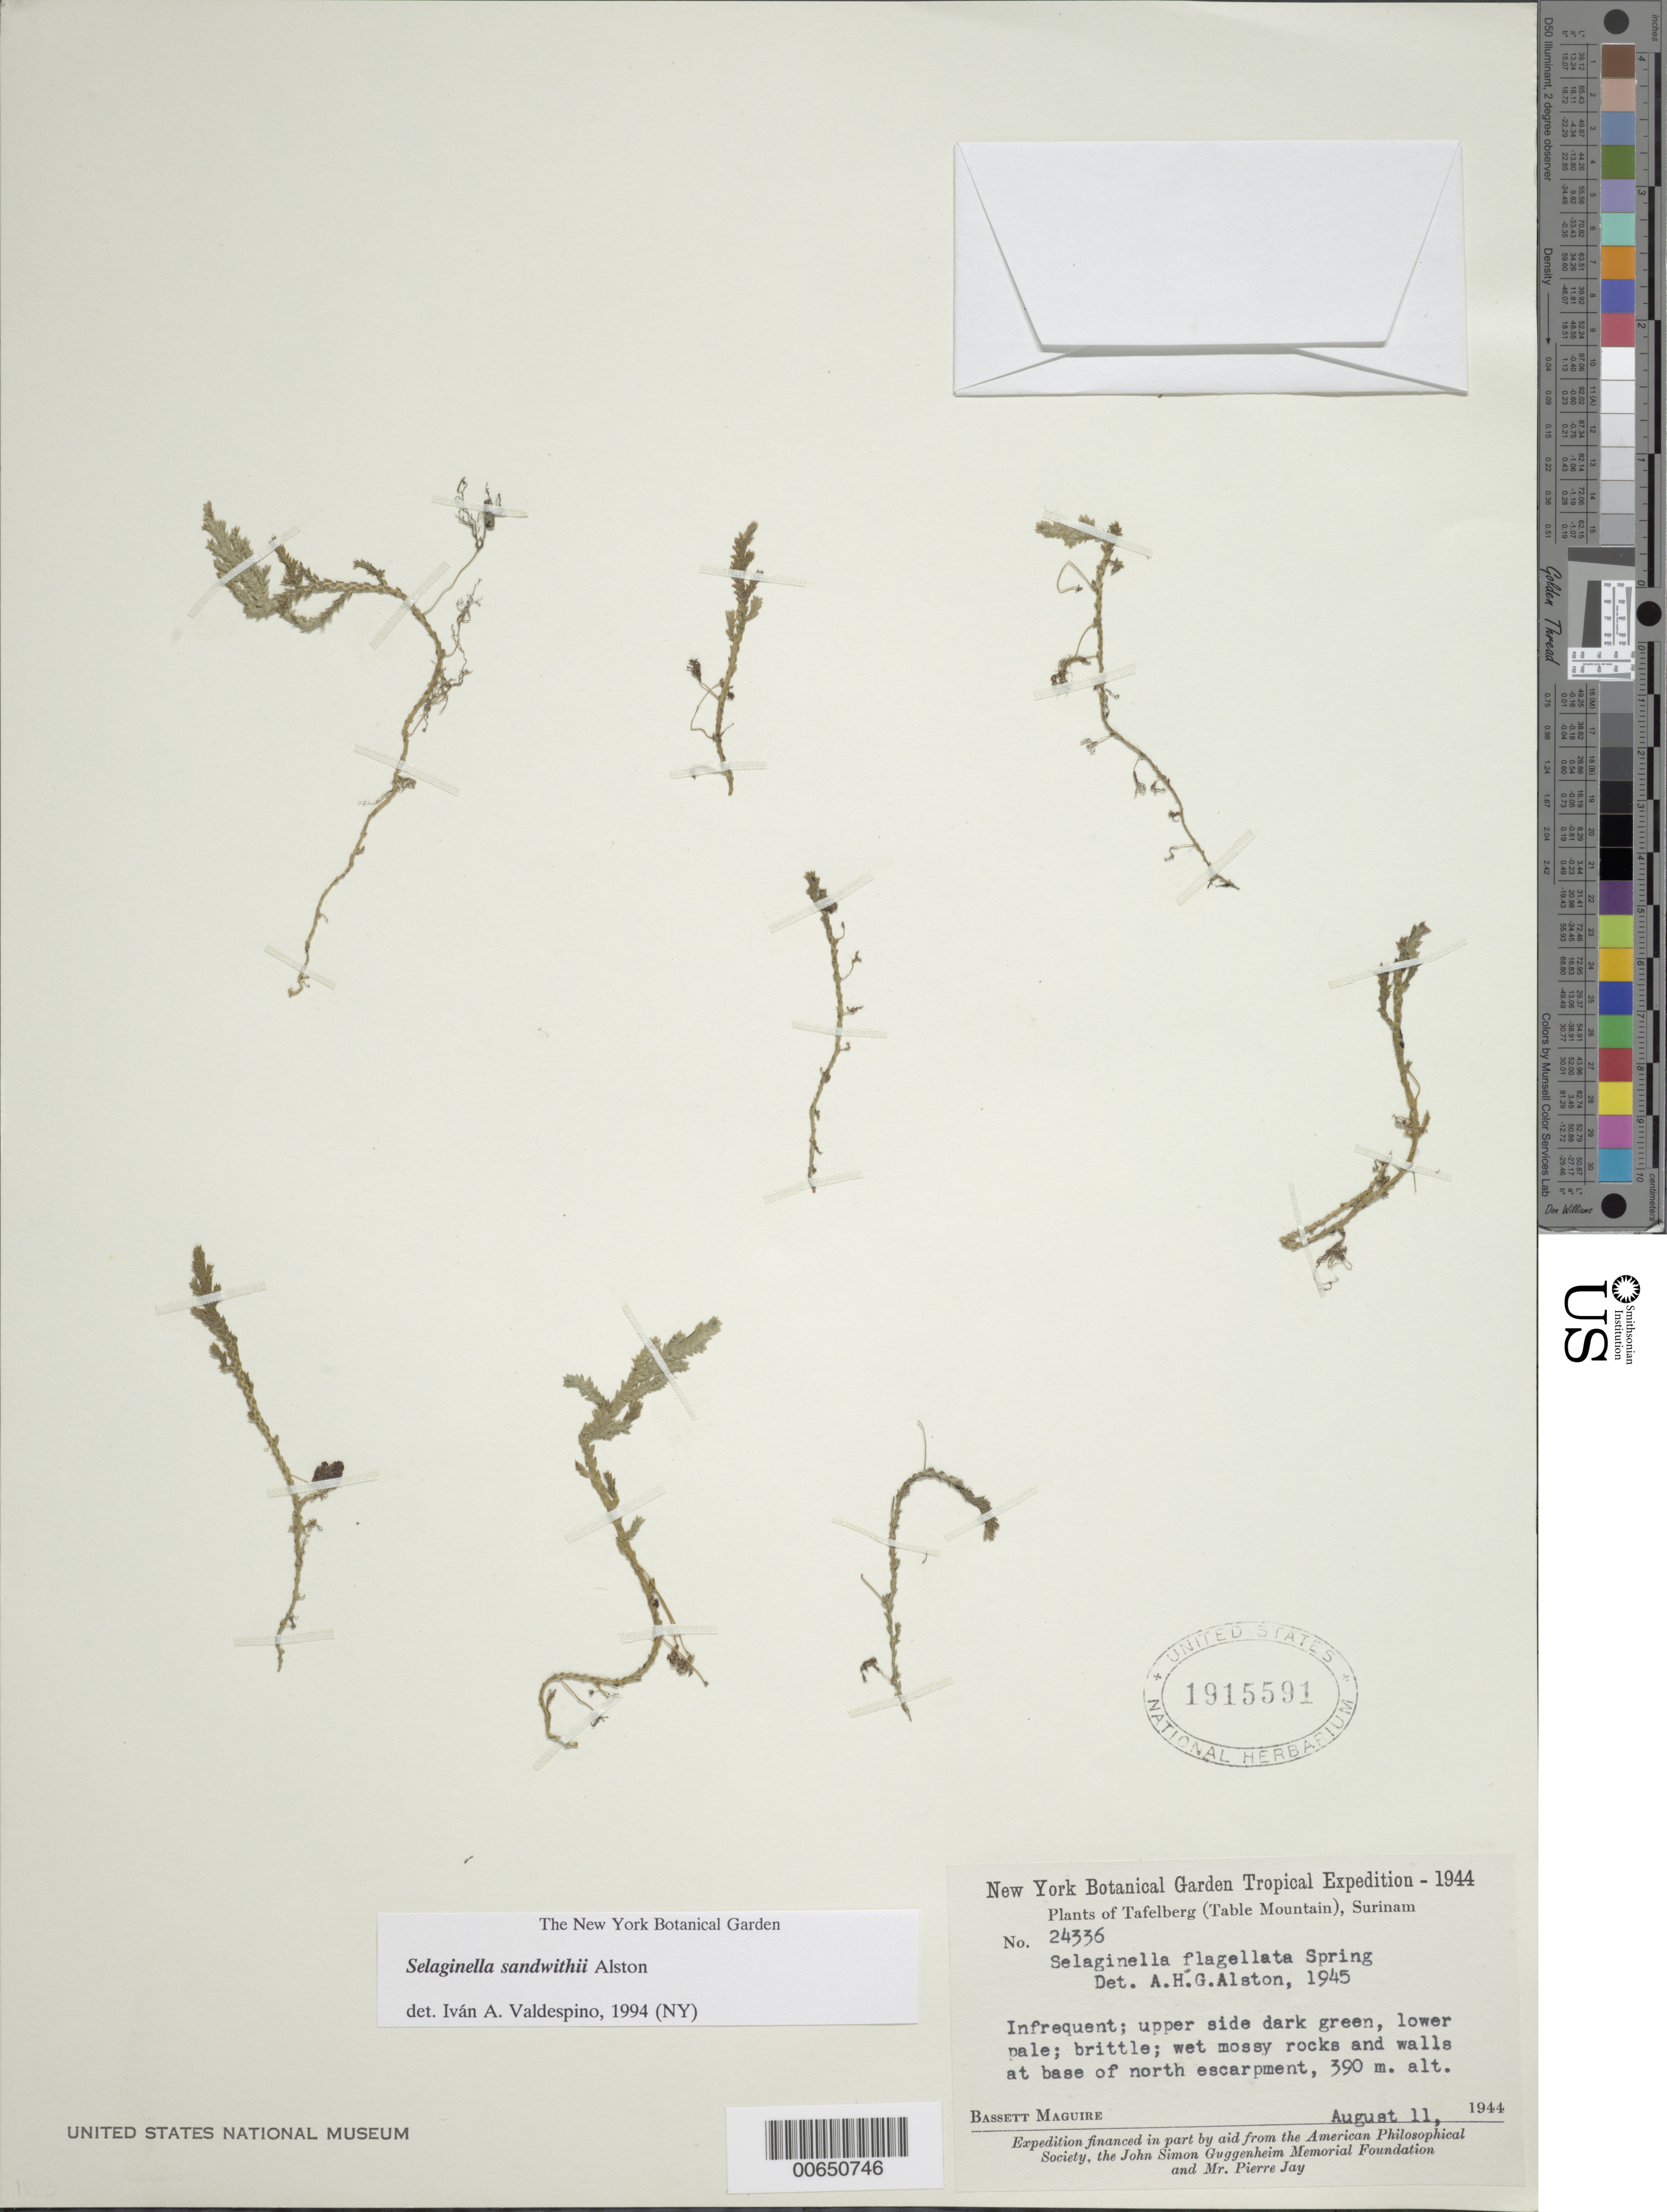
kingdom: Plantae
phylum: Tracheophyta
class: Lycopodiopsida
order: Selaginellales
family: Selaginellaceae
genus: Selaginella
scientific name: Selaginella sandwithii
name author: Alston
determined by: Valdespino, I. A., (PMA), Universidad de Panama (PANAMA)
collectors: B. Maguire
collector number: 24336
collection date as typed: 11-Aug-44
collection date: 1944-08-11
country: Suriname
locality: Tafelberg (Table Mountain), north escarpment base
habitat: Wet mossy rocks and walls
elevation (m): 390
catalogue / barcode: US 1915591